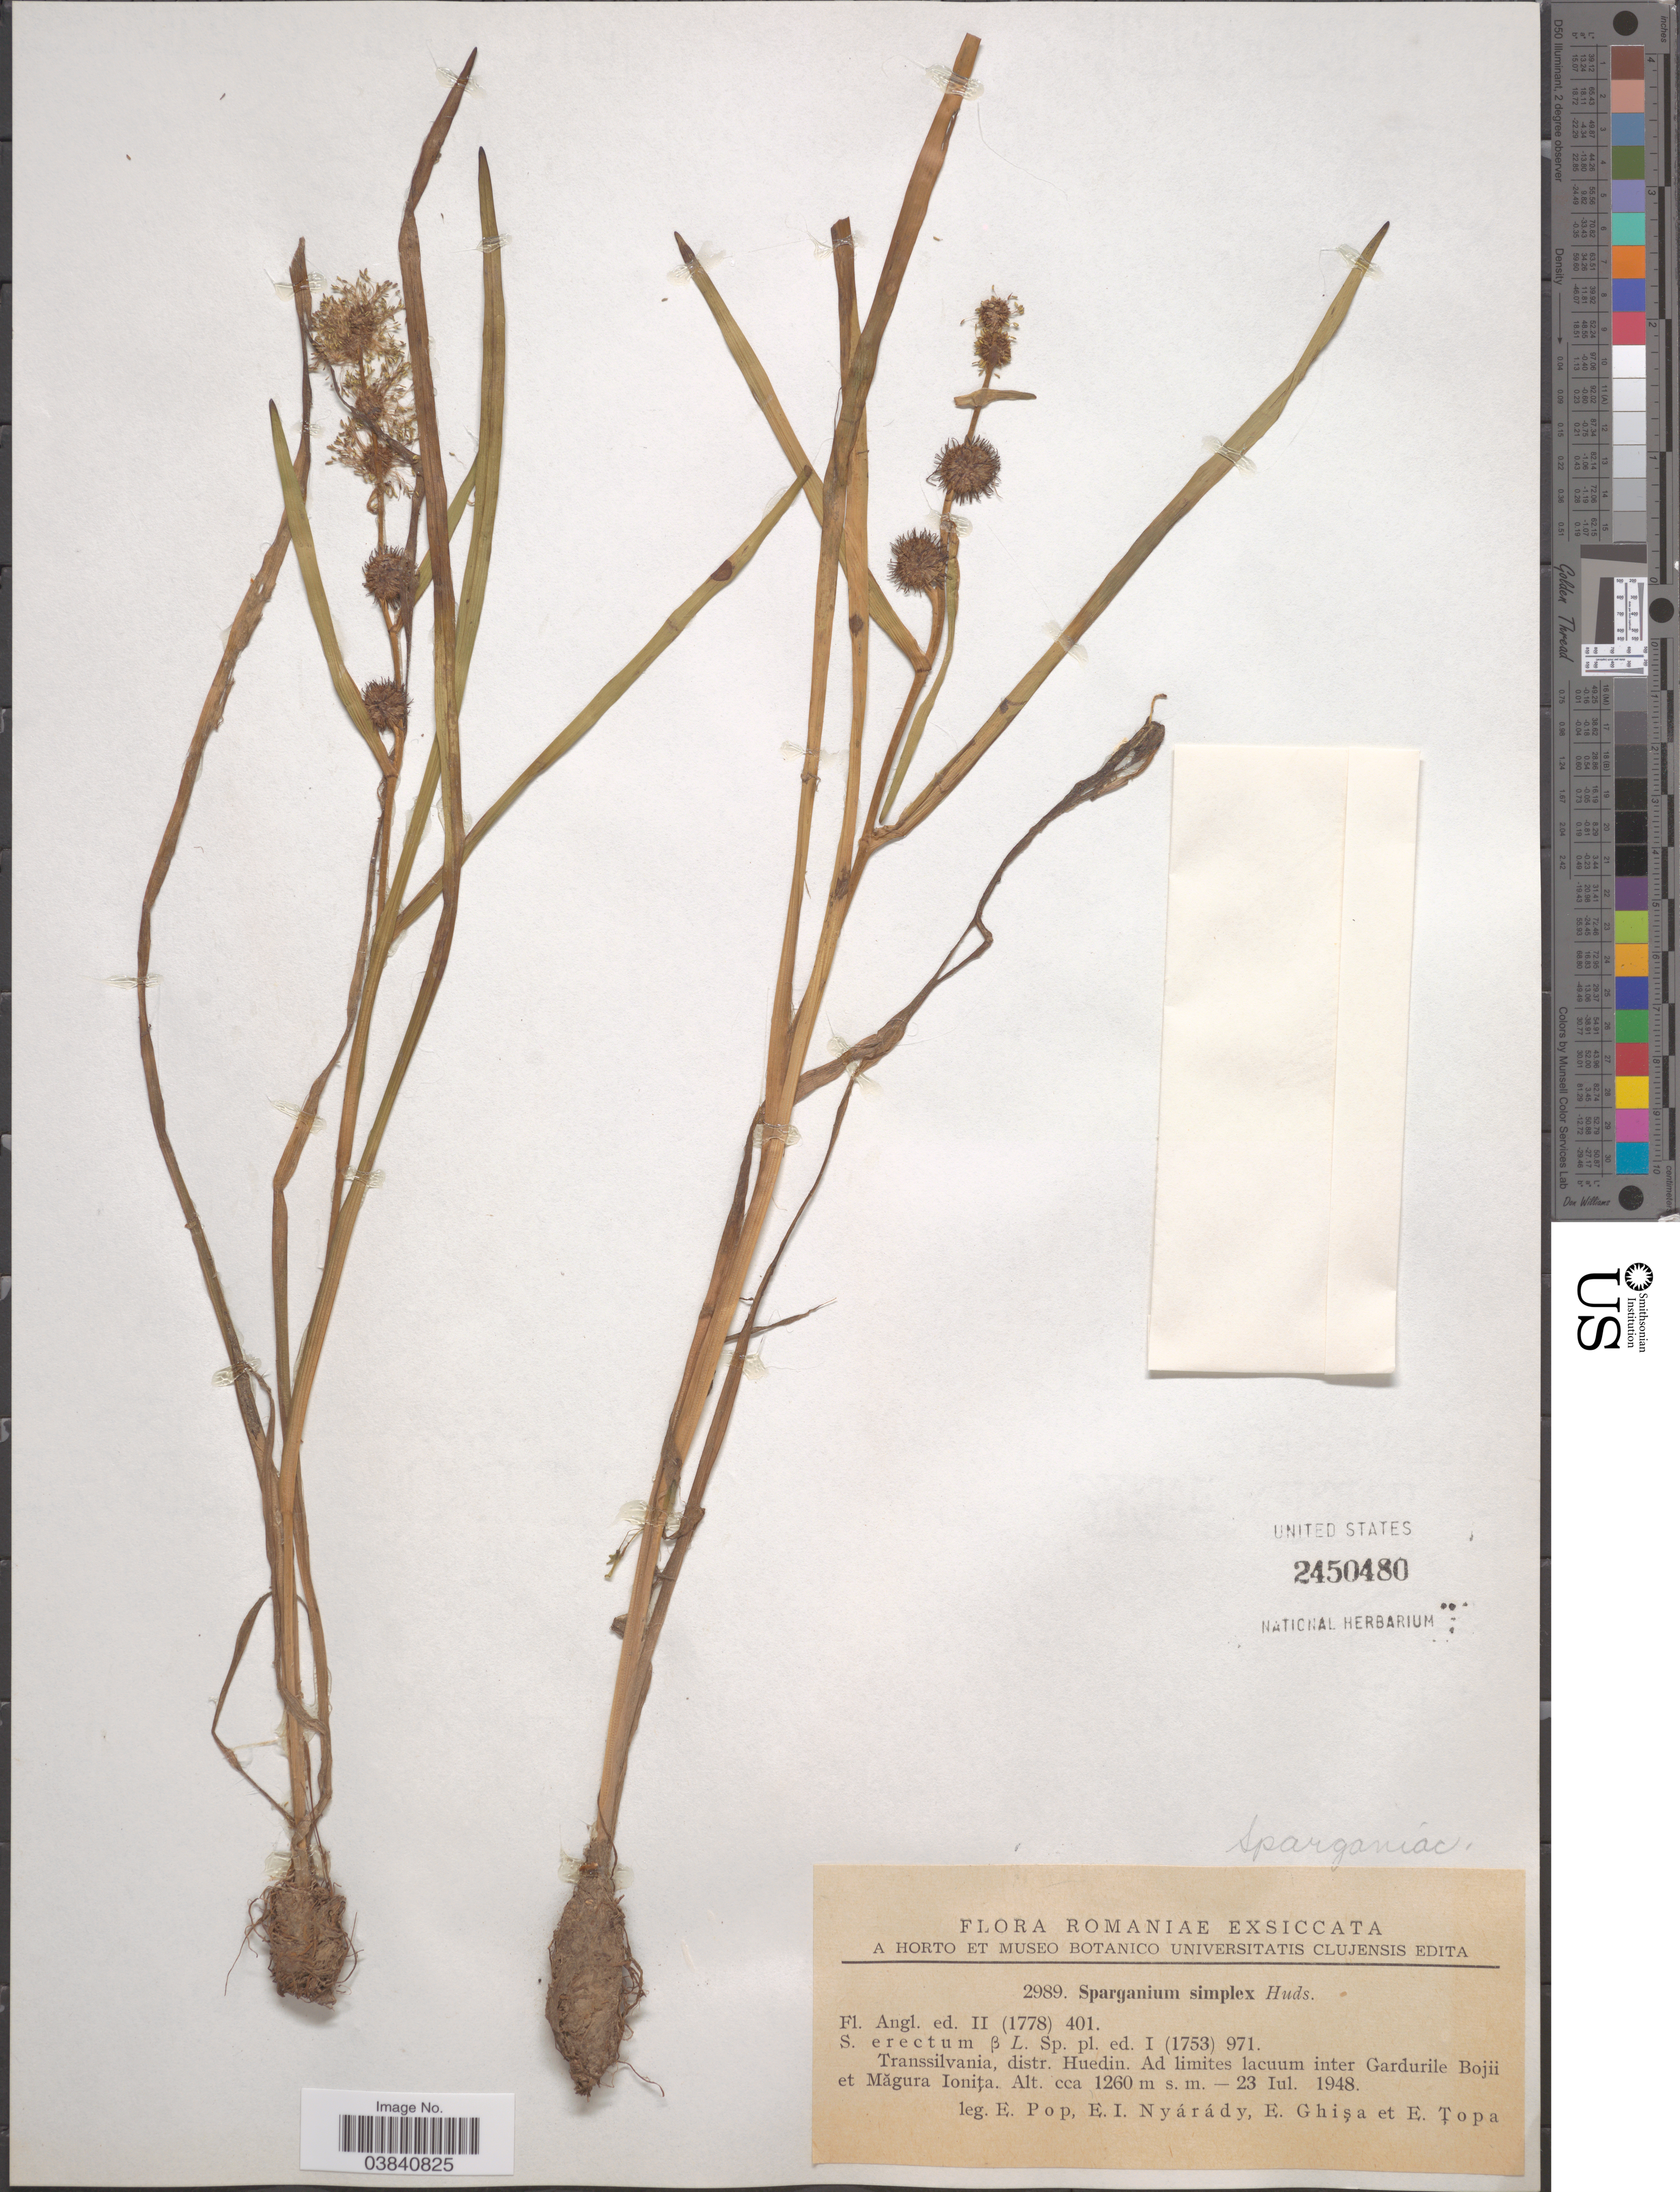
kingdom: Plantae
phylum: Tracheophyta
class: Liliopsida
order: Poales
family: Typhaceae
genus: Sparganium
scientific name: Sparganium simplex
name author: Huds.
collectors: E. Pop, E. Nyárády, E. Ghisa & E. Topa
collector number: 2989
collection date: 1948-07-23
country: Romania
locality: Transsilvania, distr. Huedin. Ad limites lacuum inter Gardurile Bojii et Măgura Ionita.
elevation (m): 1260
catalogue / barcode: US 2450480